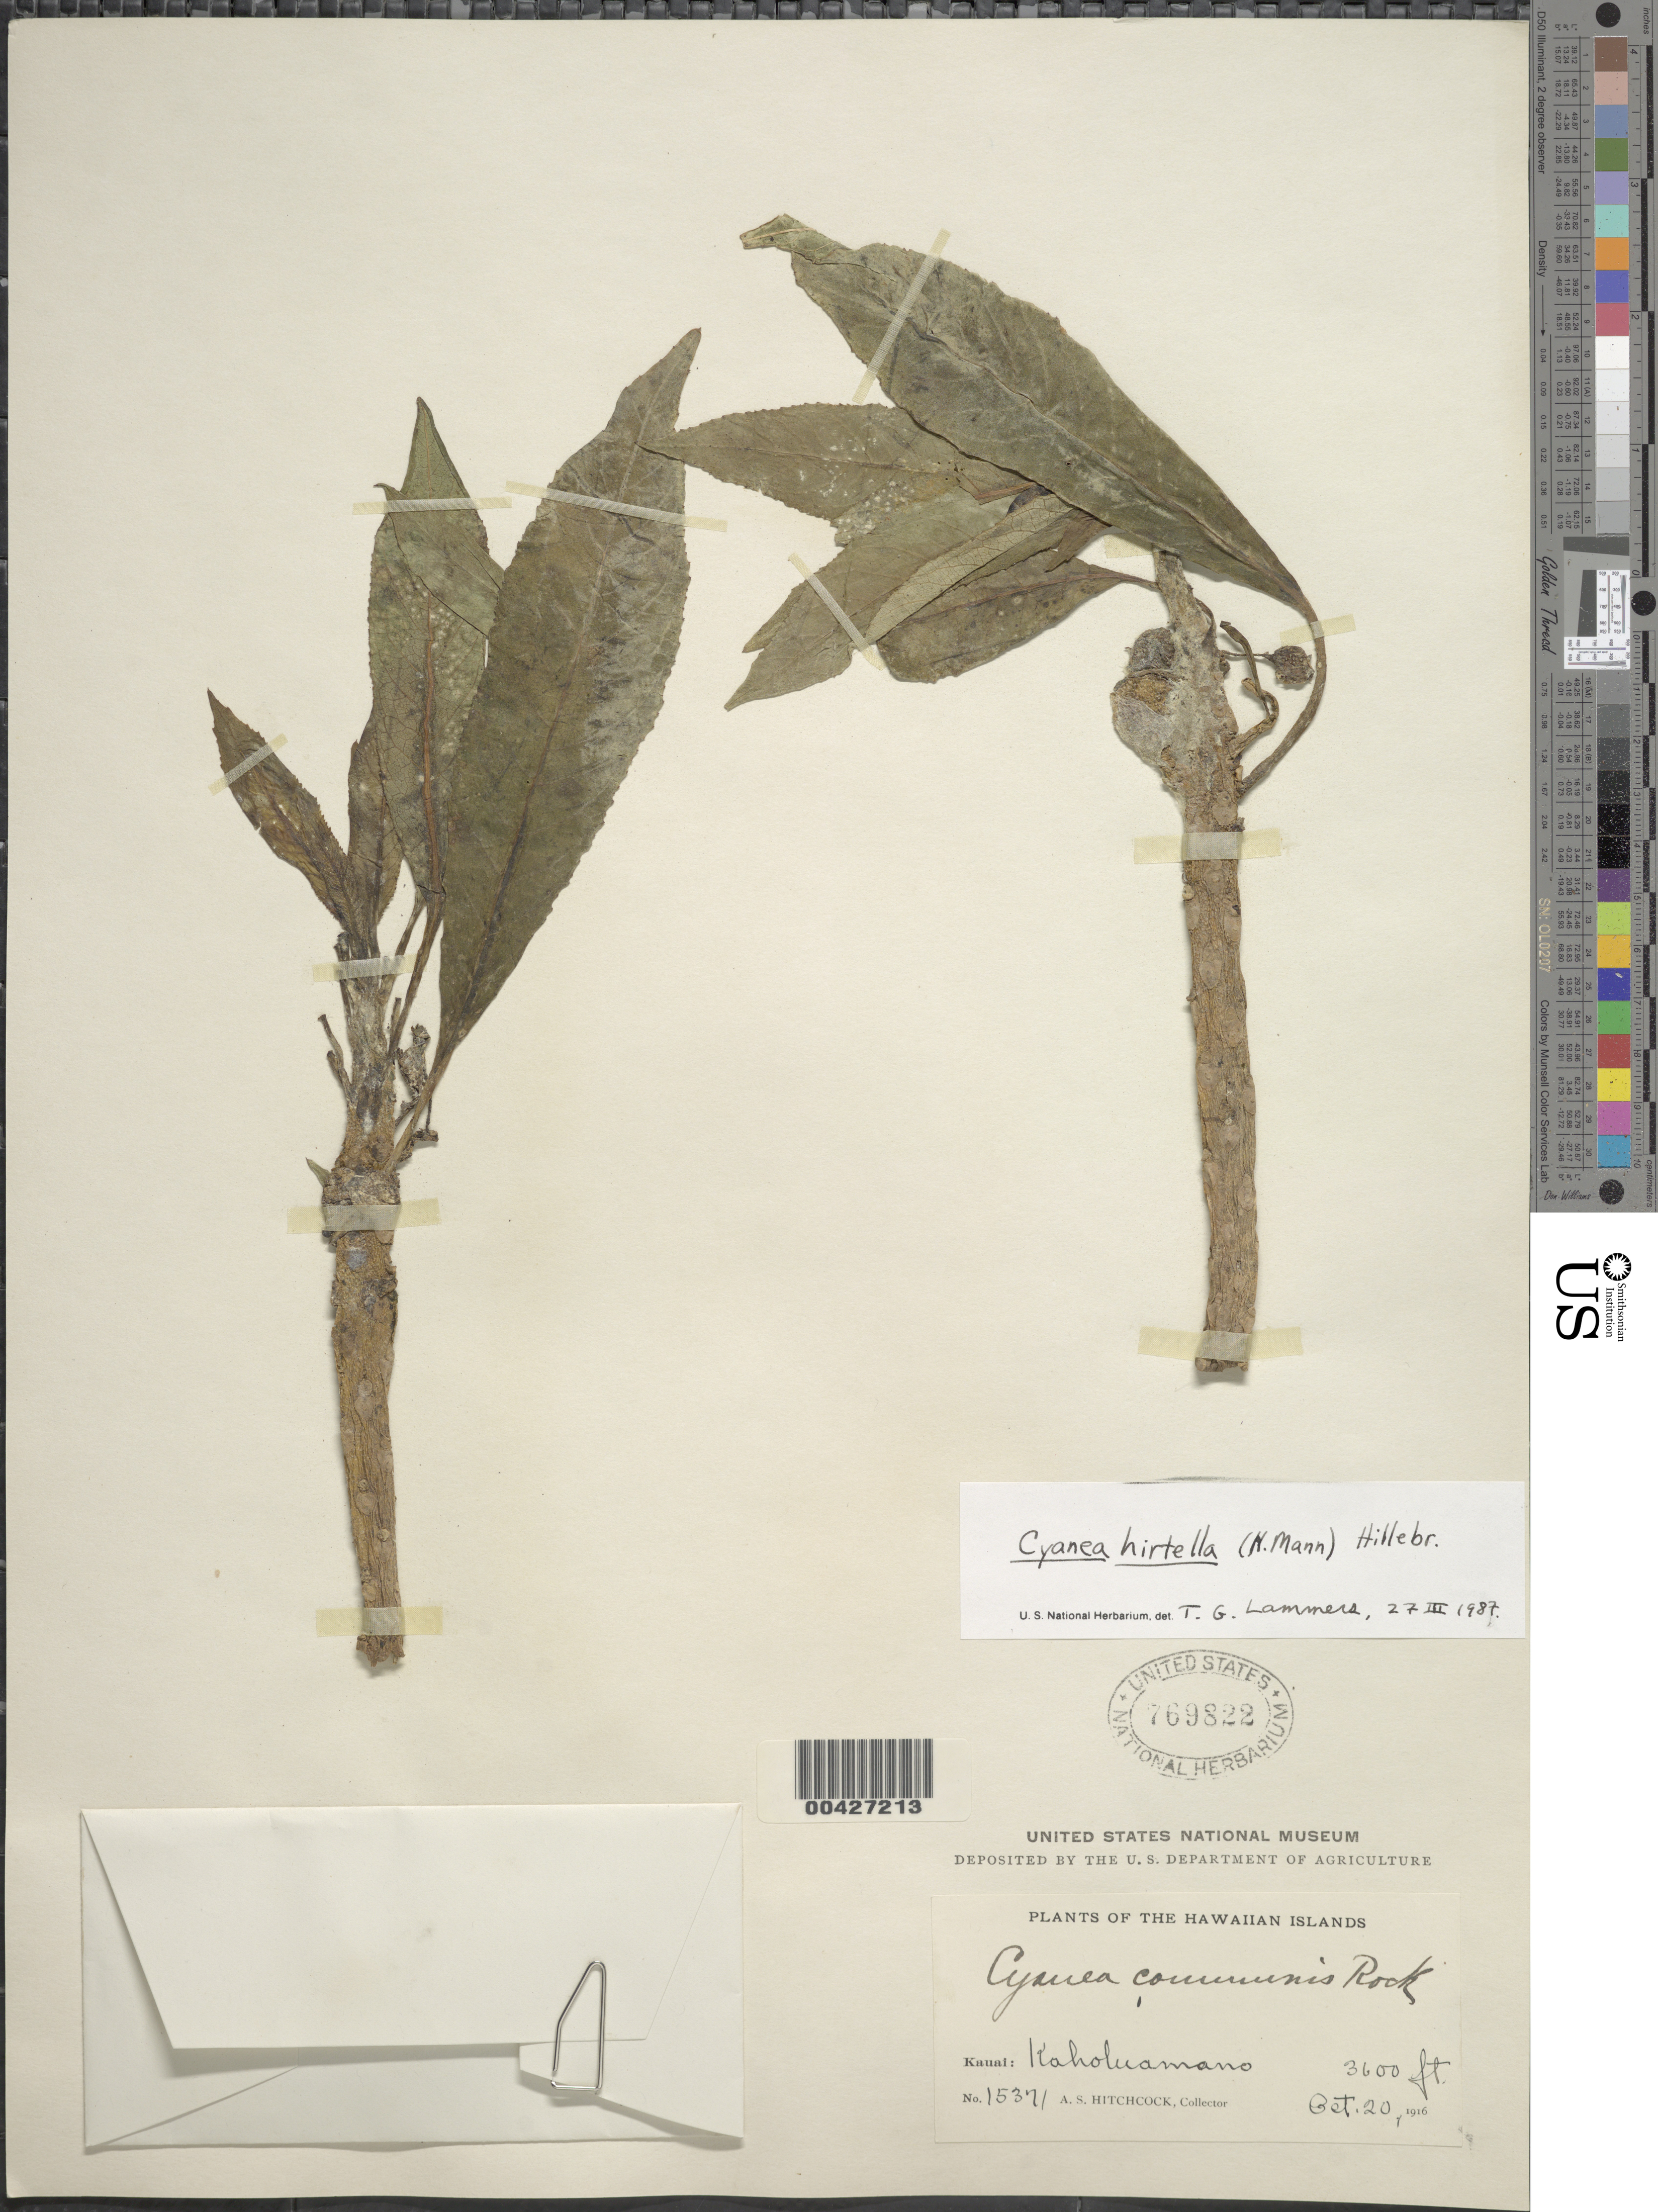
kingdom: Plantae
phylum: Tracheophyta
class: Magnoliopsida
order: Asterales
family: Campanulaceae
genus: Cyanea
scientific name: Cyanea hirtella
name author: (H. Mann) Hillebr.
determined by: Lammers, T. G.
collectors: A. S. Hitchcock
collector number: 15371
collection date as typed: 20 Oct 1916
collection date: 1916-10-20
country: United States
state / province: Hawaii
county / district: Kauai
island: Kaua'i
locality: Kaholuamano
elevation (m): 1097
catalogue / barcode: US 769822